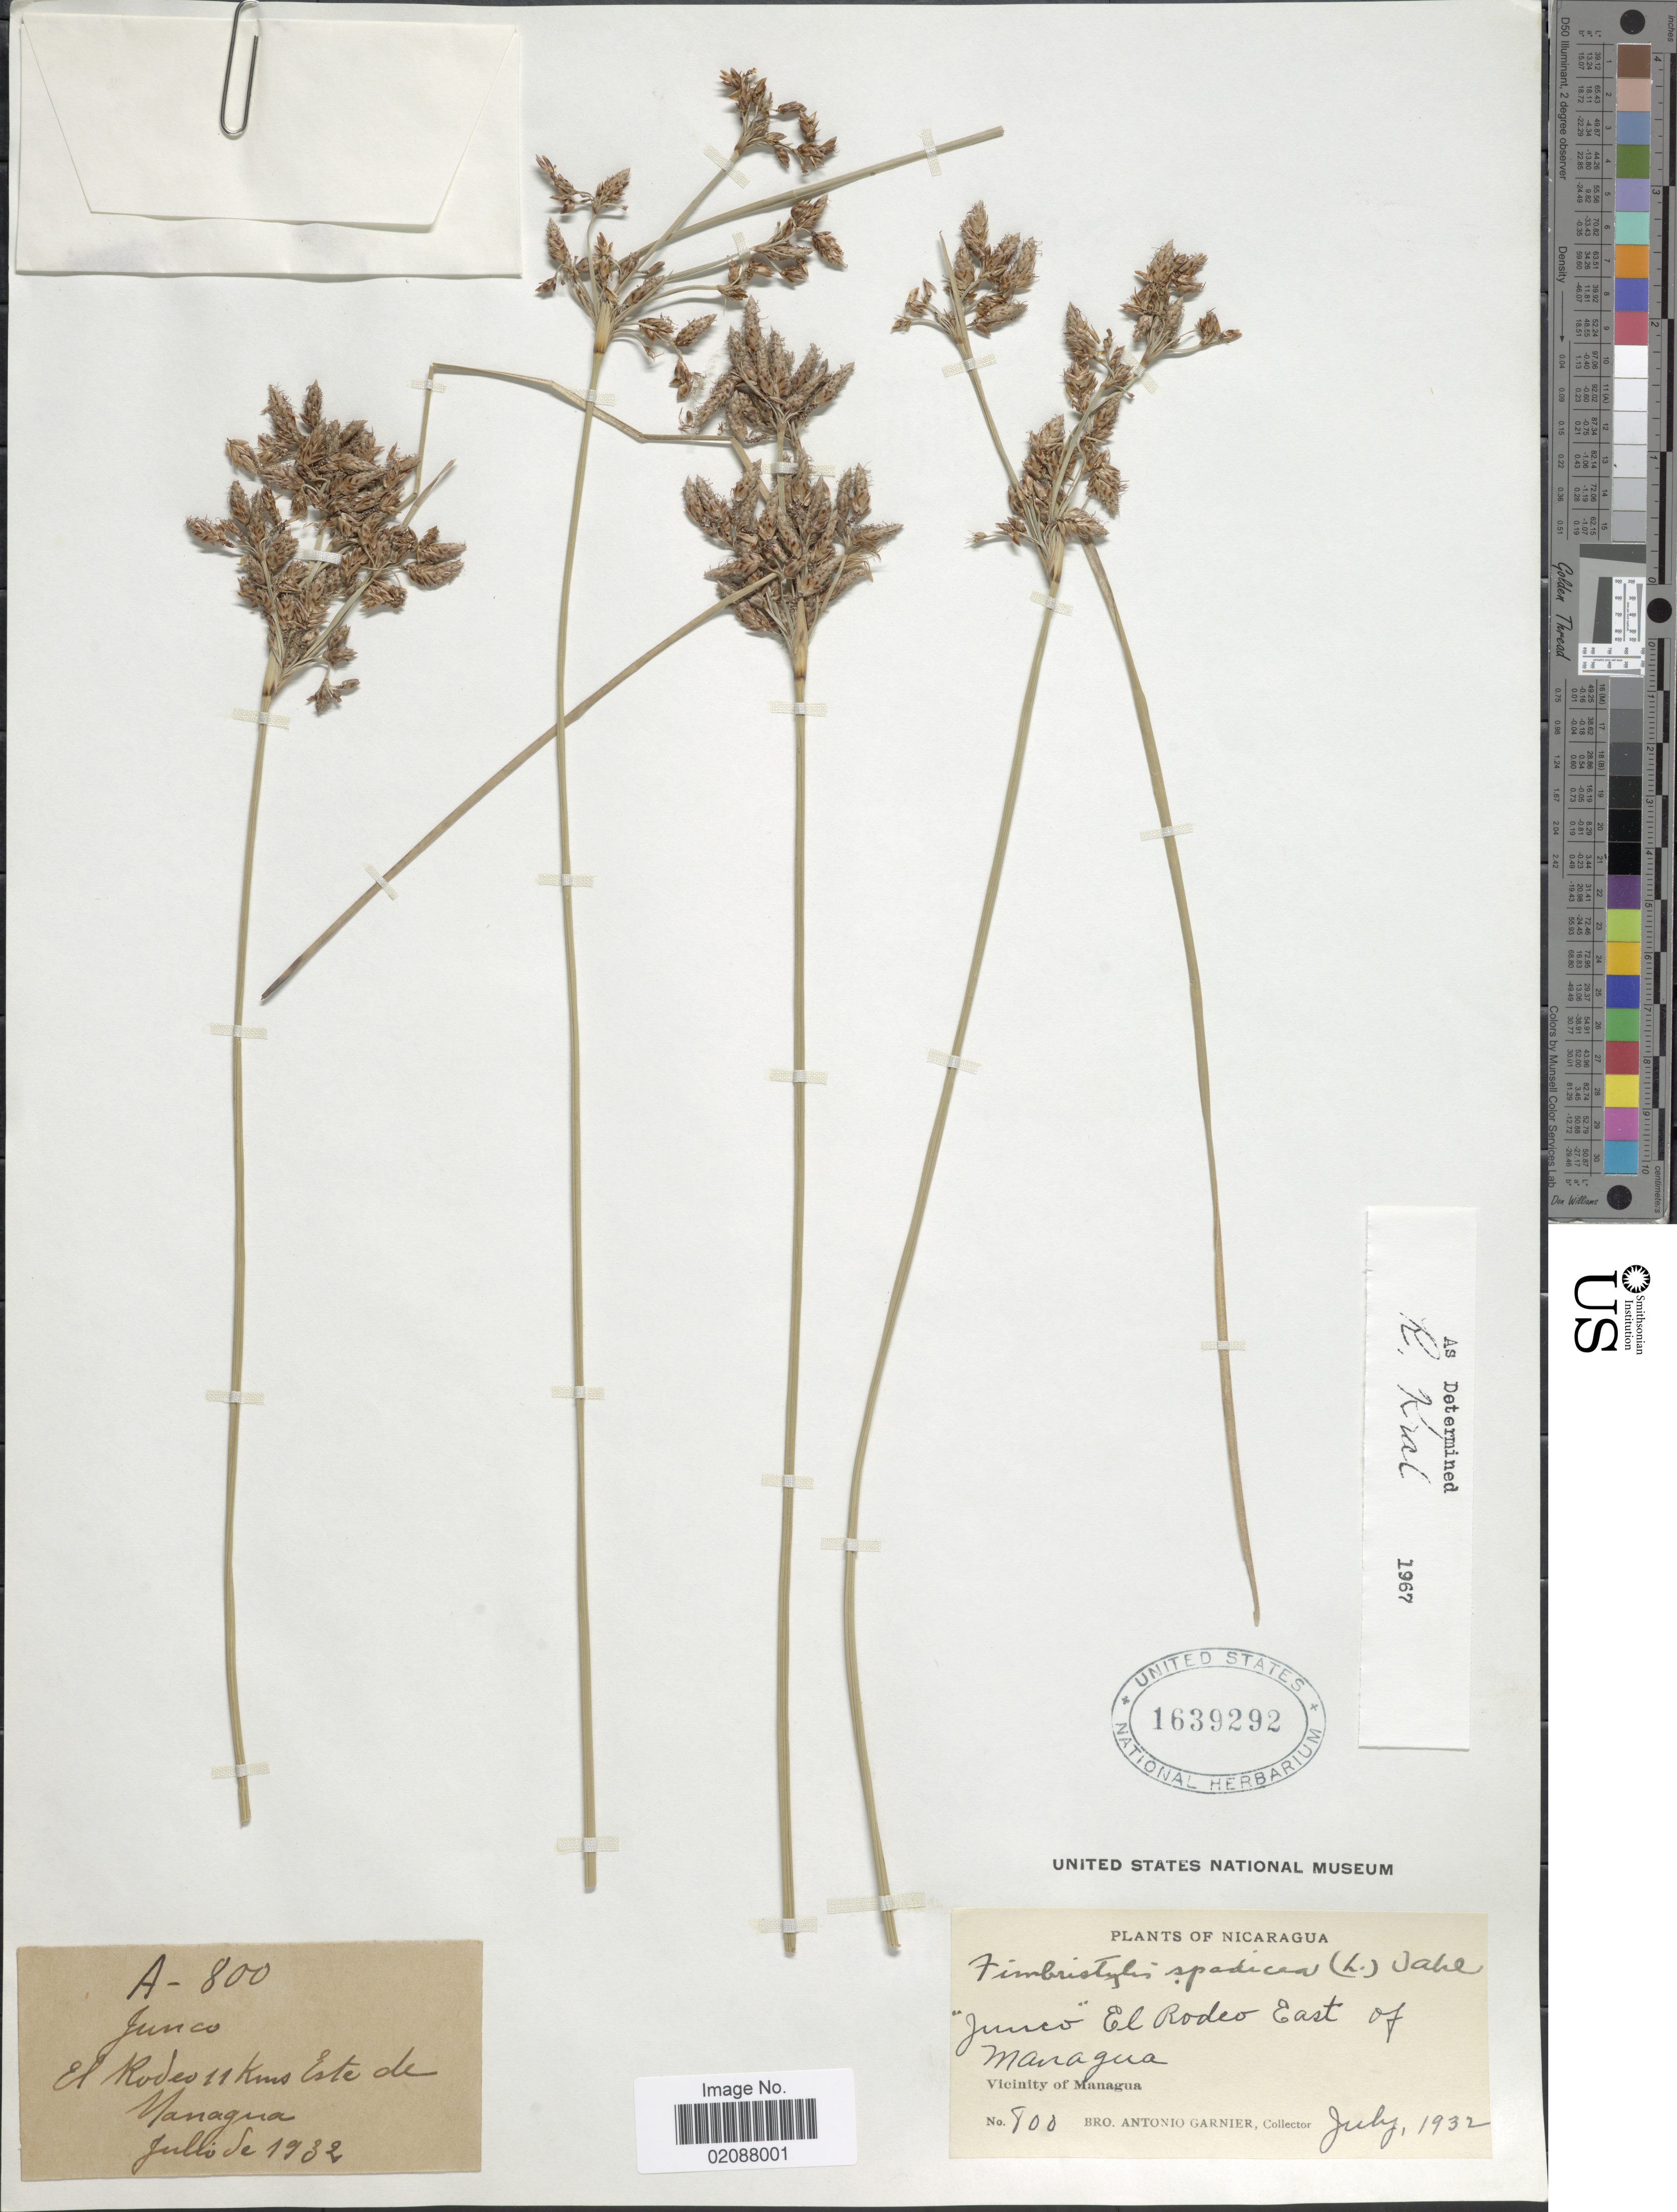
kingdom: Plantae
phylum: Tracheophyta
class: Liliopsida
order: Poales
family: Cyperaceae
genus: Fimbristylis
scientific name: Fimbristylis spadicea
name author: (L.) Vahl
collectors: Bro. A. Garnier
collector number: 800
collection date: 1932-07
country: Nicaragua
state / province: Managua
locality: Junco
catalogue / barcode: US 1639292